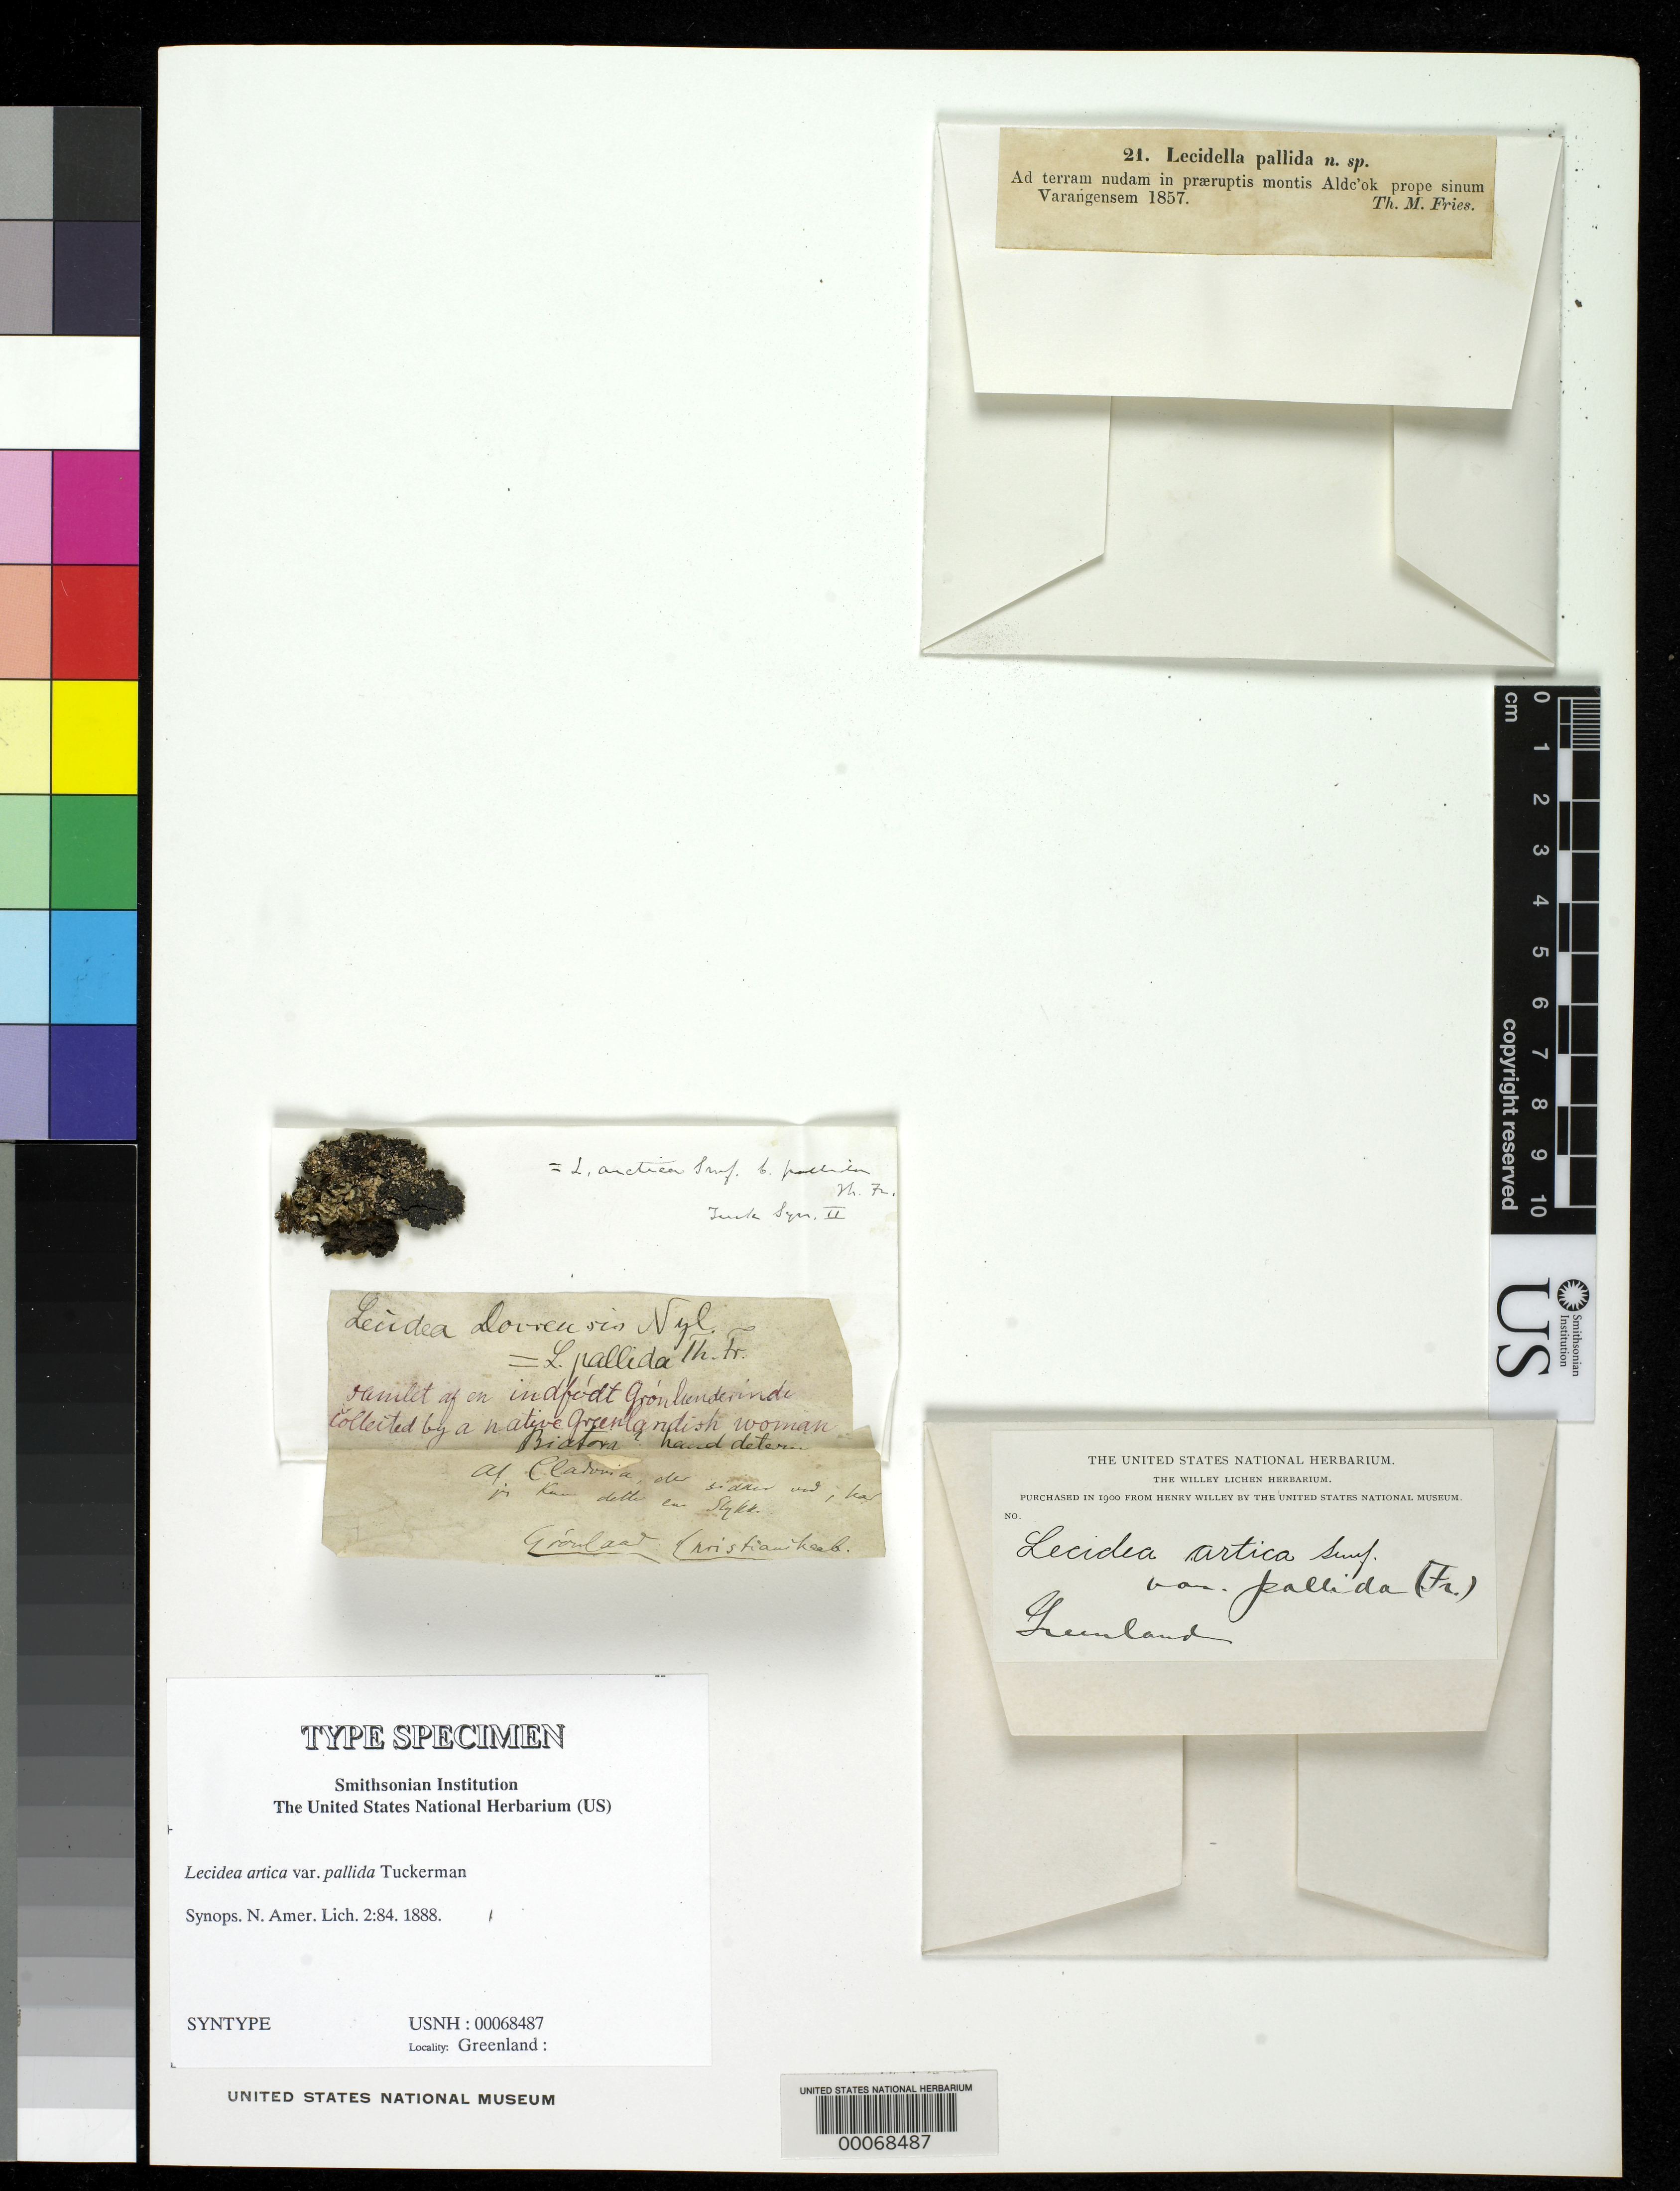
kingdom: Fungi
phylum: Ascomycota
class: Lecanoromycetes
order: Lecideales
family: Lecideaceae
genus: Lecidea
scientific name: Lecidea artica var. pallida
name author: Tuck.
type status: Syntype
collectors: T. Fries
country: Greenland